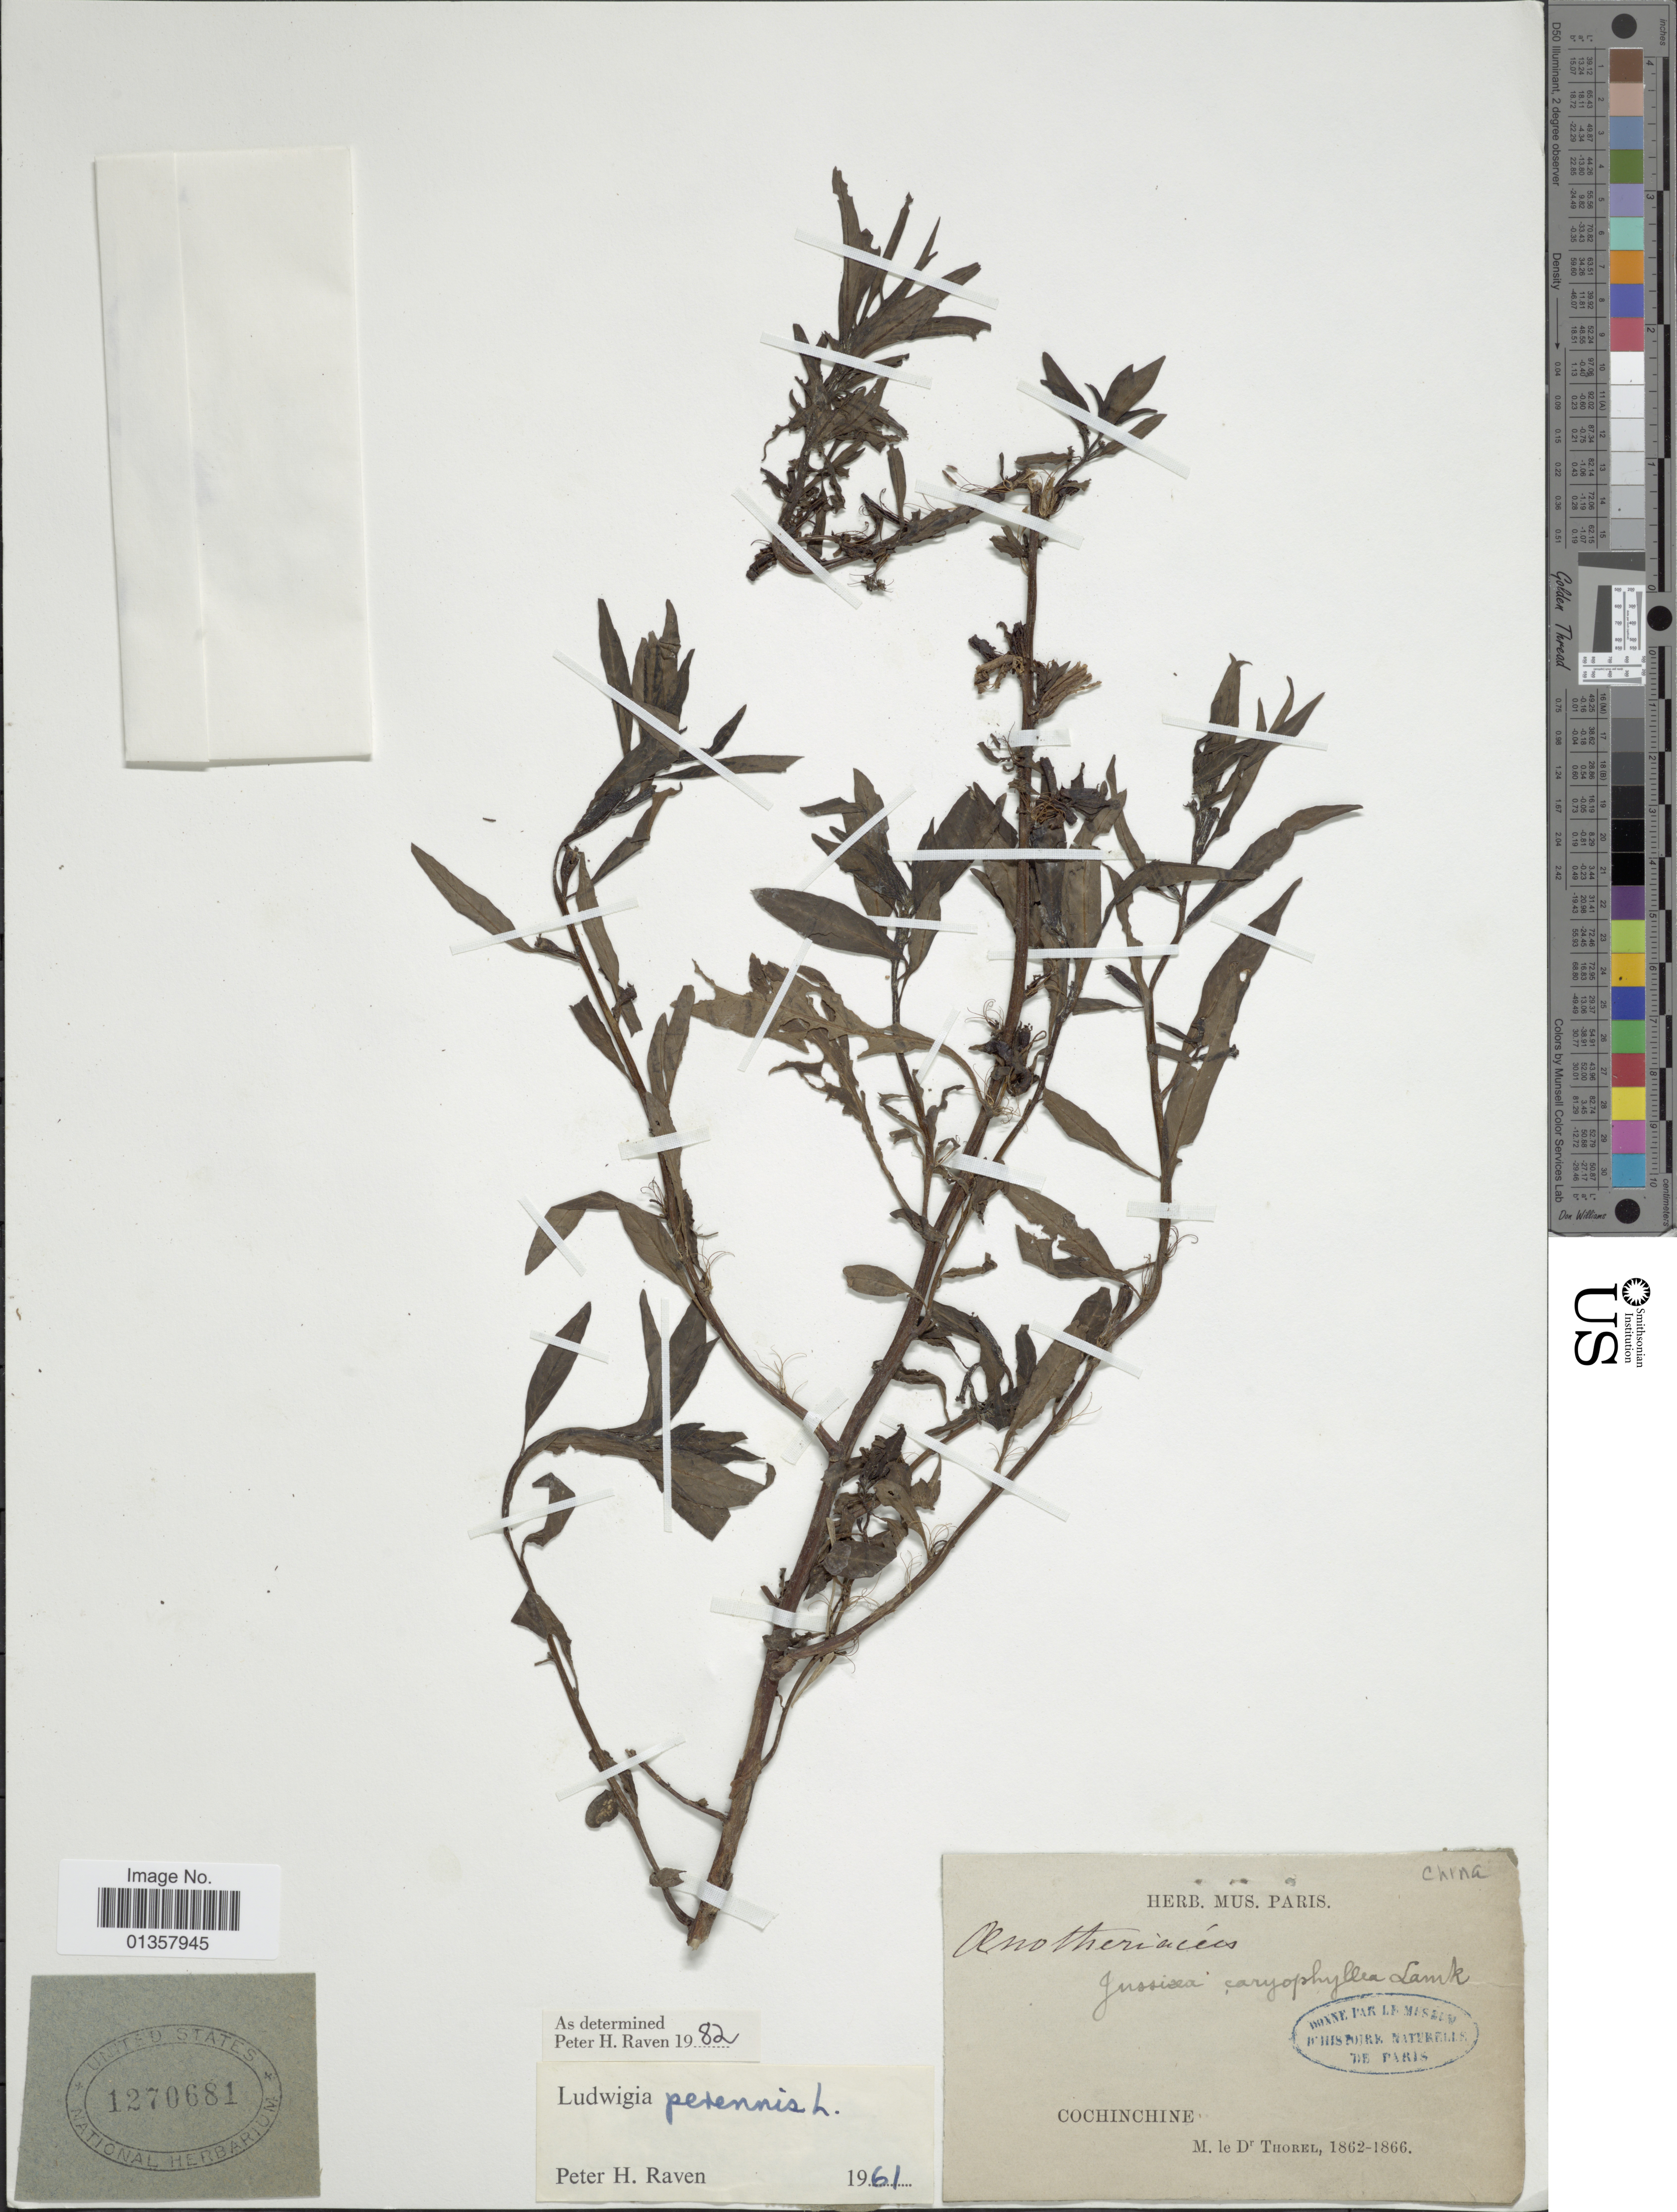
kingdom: Plantae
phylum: Tracheophyta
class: Magnoliopsida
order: Myrtales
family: Onagraceae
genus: Ludwigia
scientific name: Ludwigia perennis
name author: L.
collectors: M. de Thorel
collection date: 1862/1866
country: Vietnam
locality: Cochinchine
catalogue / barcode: US 1270681